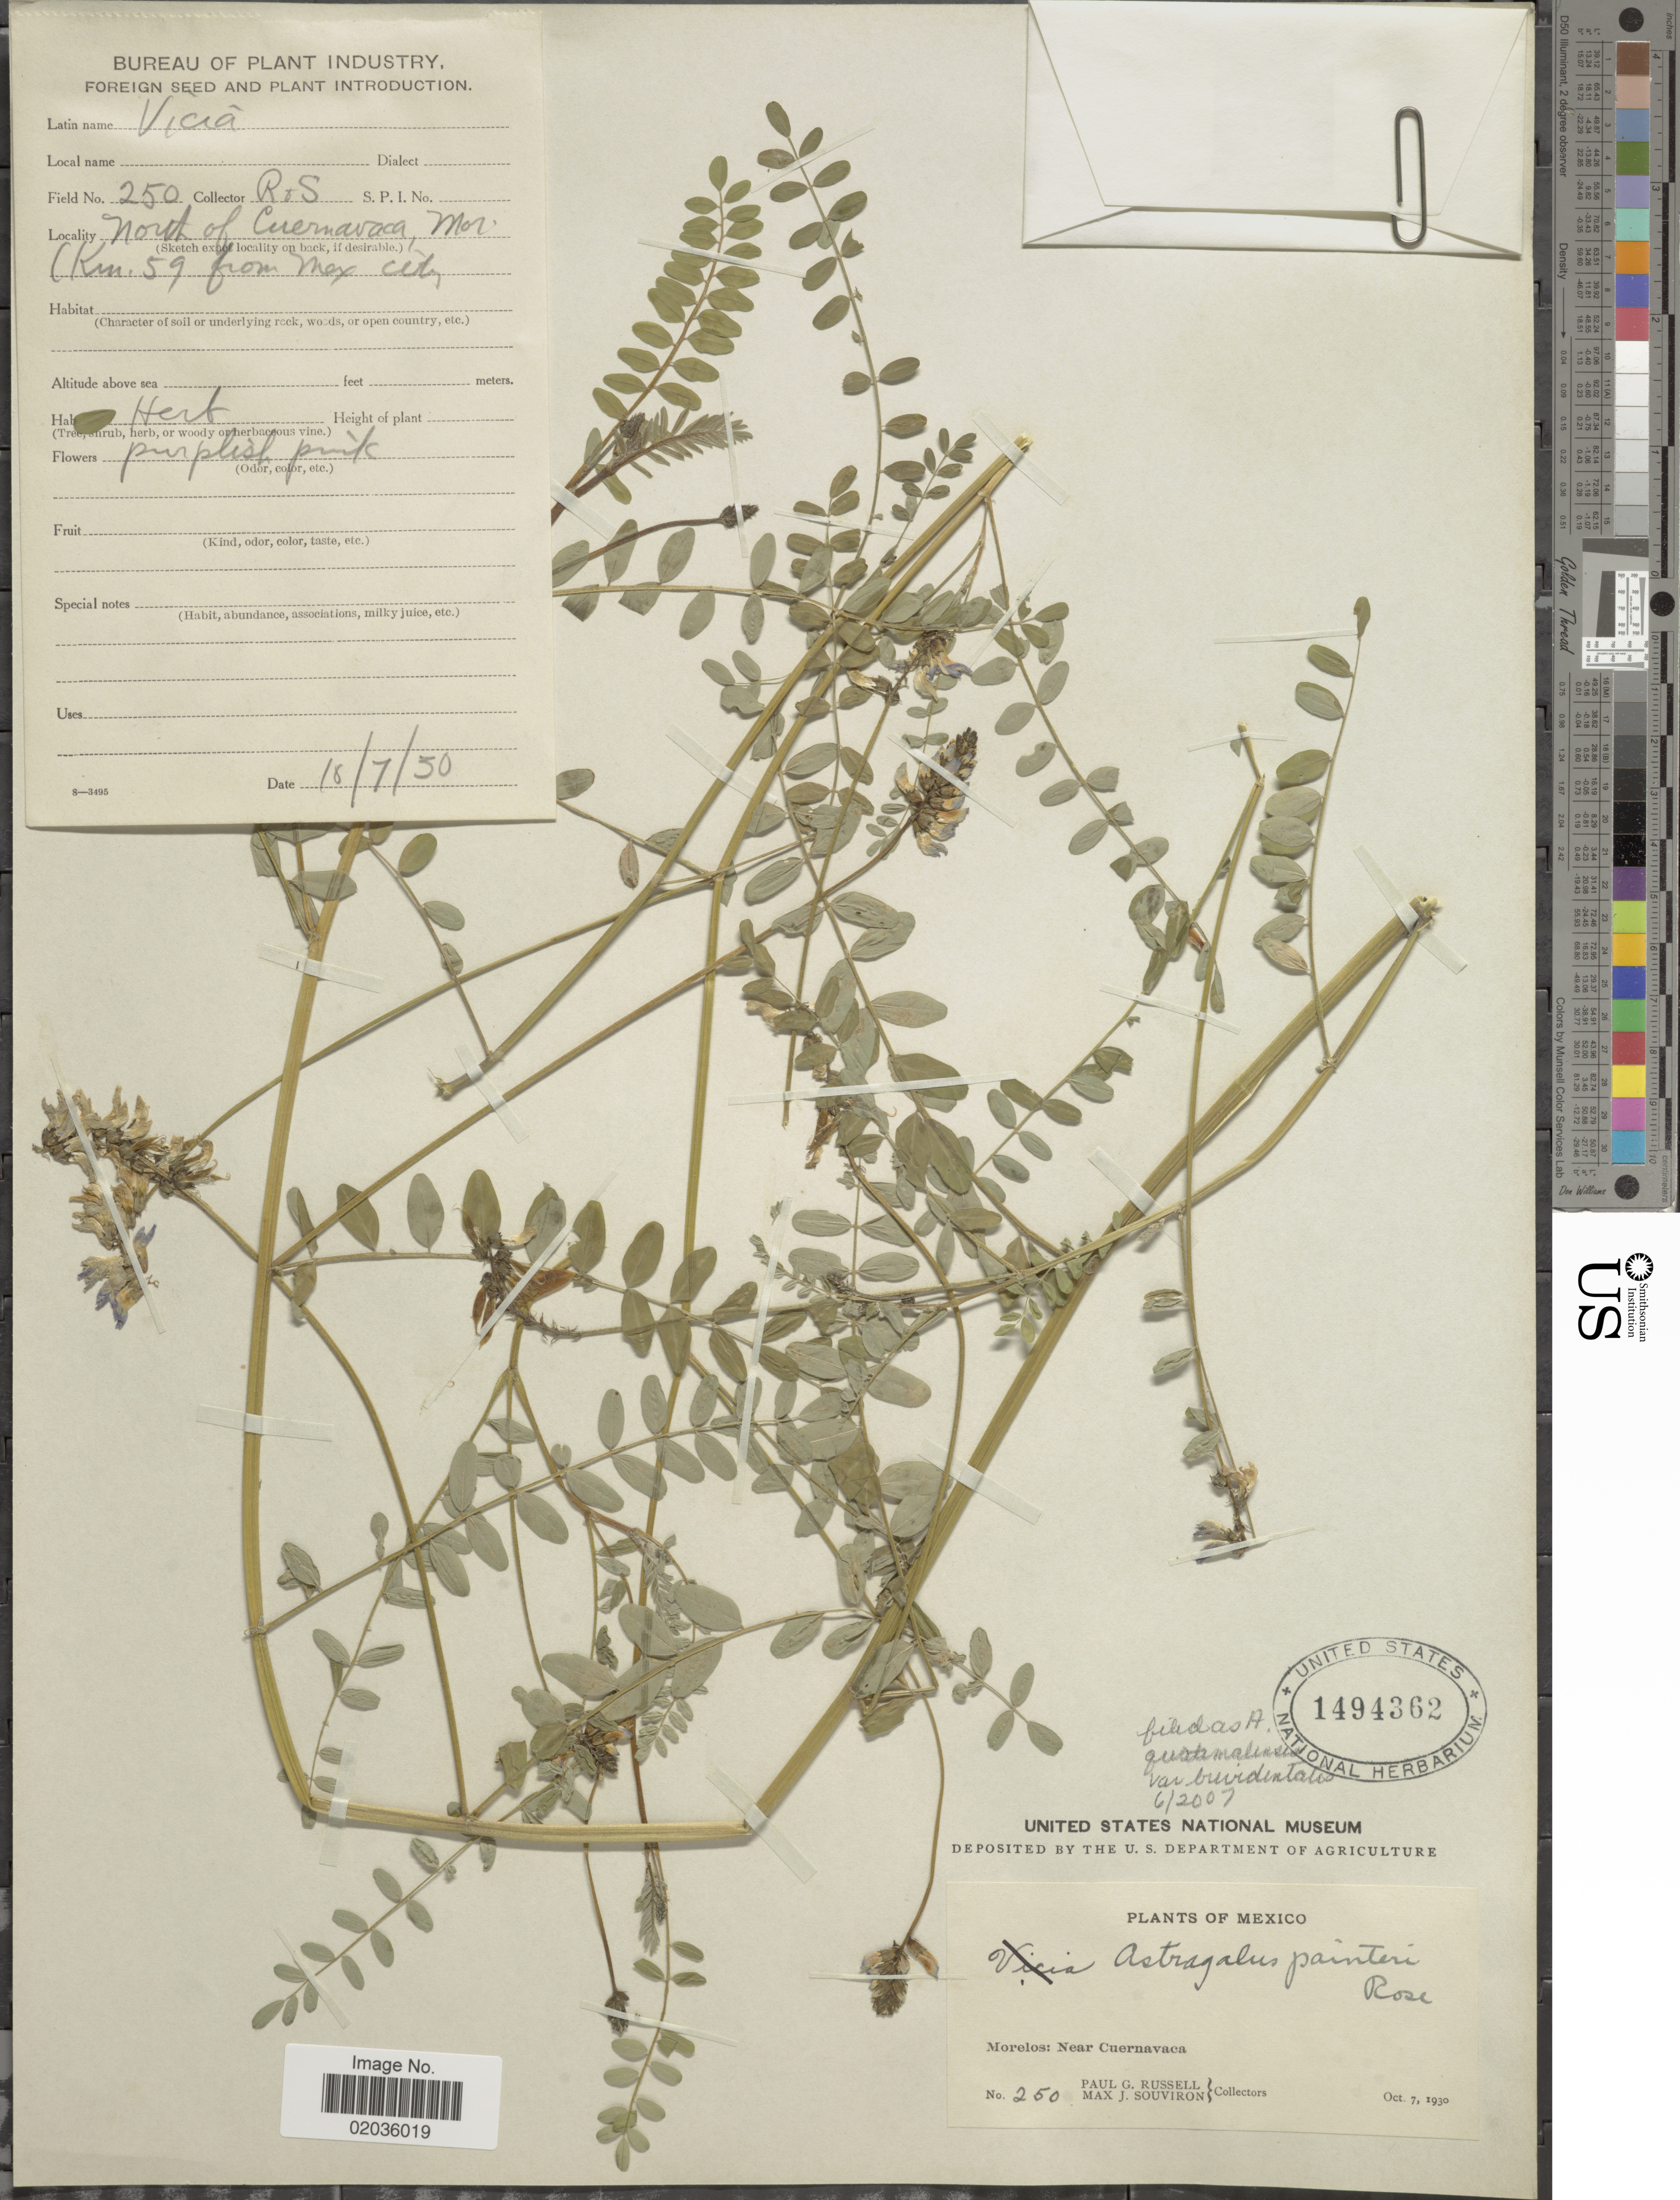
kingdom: Plantae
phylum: Tracheophyta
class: Magnoliopsida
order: Fabales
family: Fabaceae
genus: Astragalus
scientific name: Astragalus guatemalensis var. brevidentatus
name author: (Hemsl.) Barneby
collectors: P. G. Russell & M. J. Souviron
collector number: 250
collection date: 1930-10-07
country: Mexico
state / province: México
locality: Mexico. Morelos: Near Cuernavaca.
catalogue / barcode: US 1494362